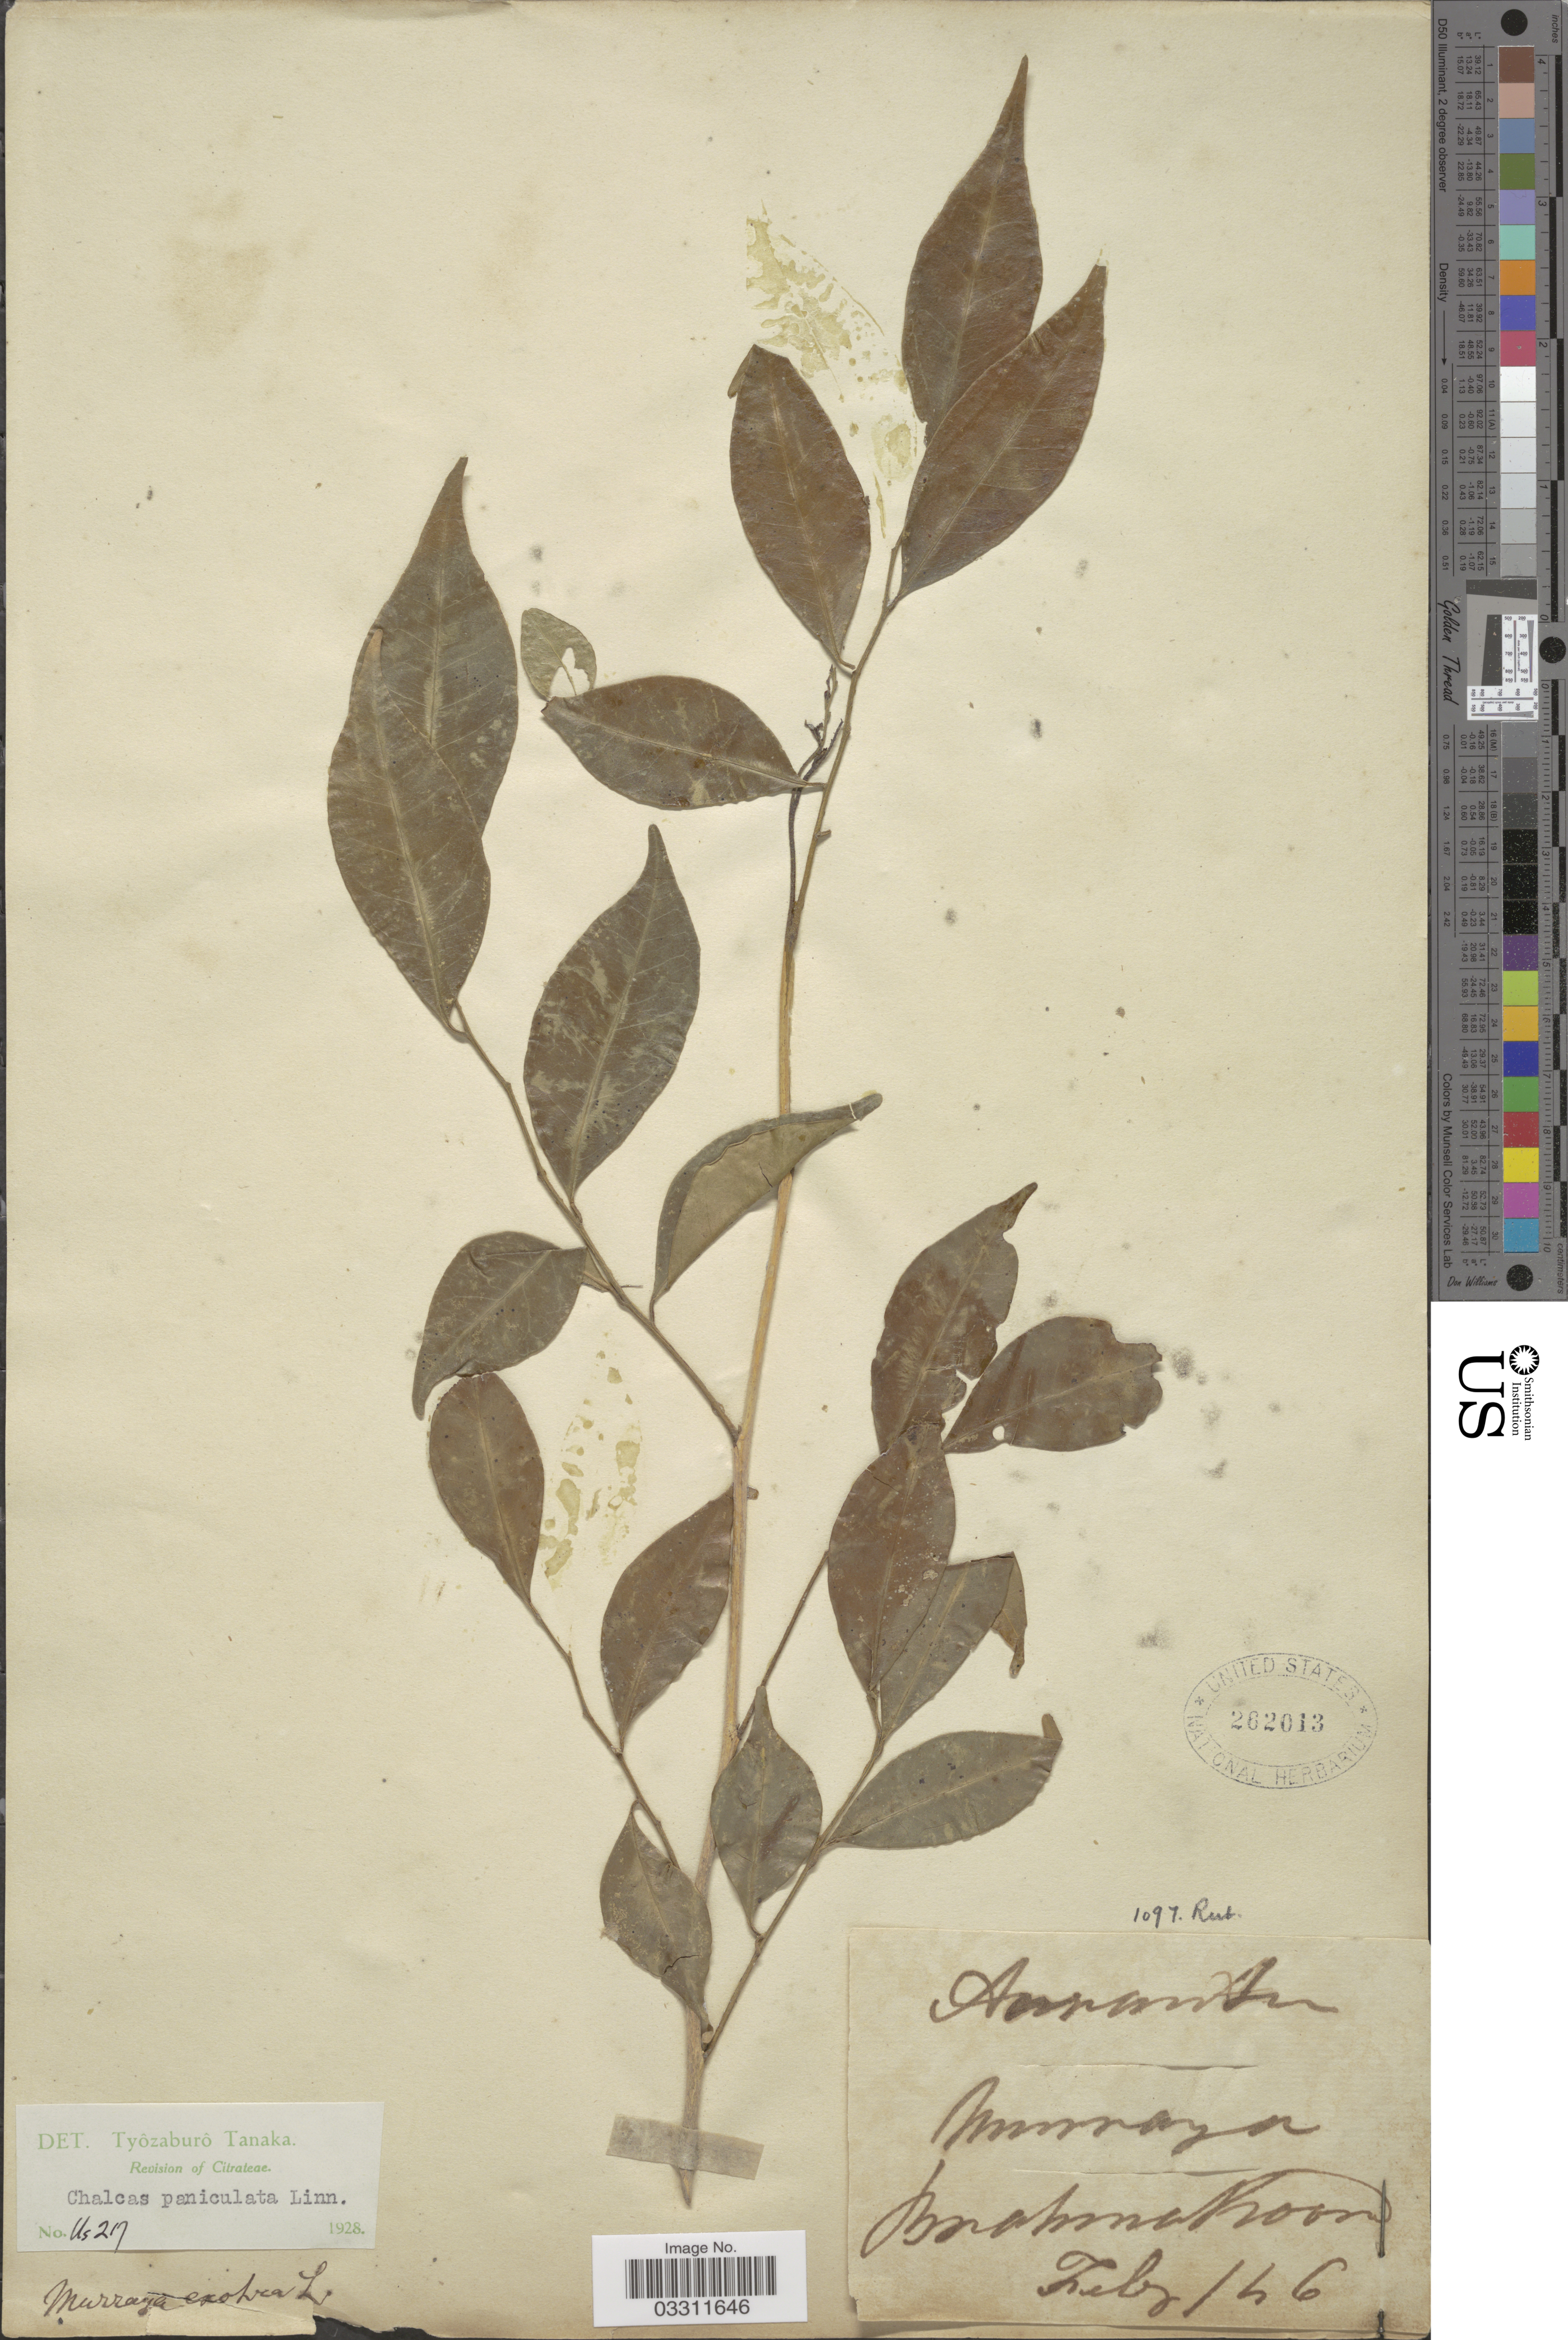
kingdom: Plantae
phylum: Tracheophyta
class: Magnoliopsida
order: Sapindales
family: Rutaceae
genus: Murraya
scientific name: Murraya paniculata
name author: (L.) Jack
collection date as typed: Transcribed d/m/y: /2/46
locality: Brahmakoon [interpreted].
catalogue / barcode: US 262013